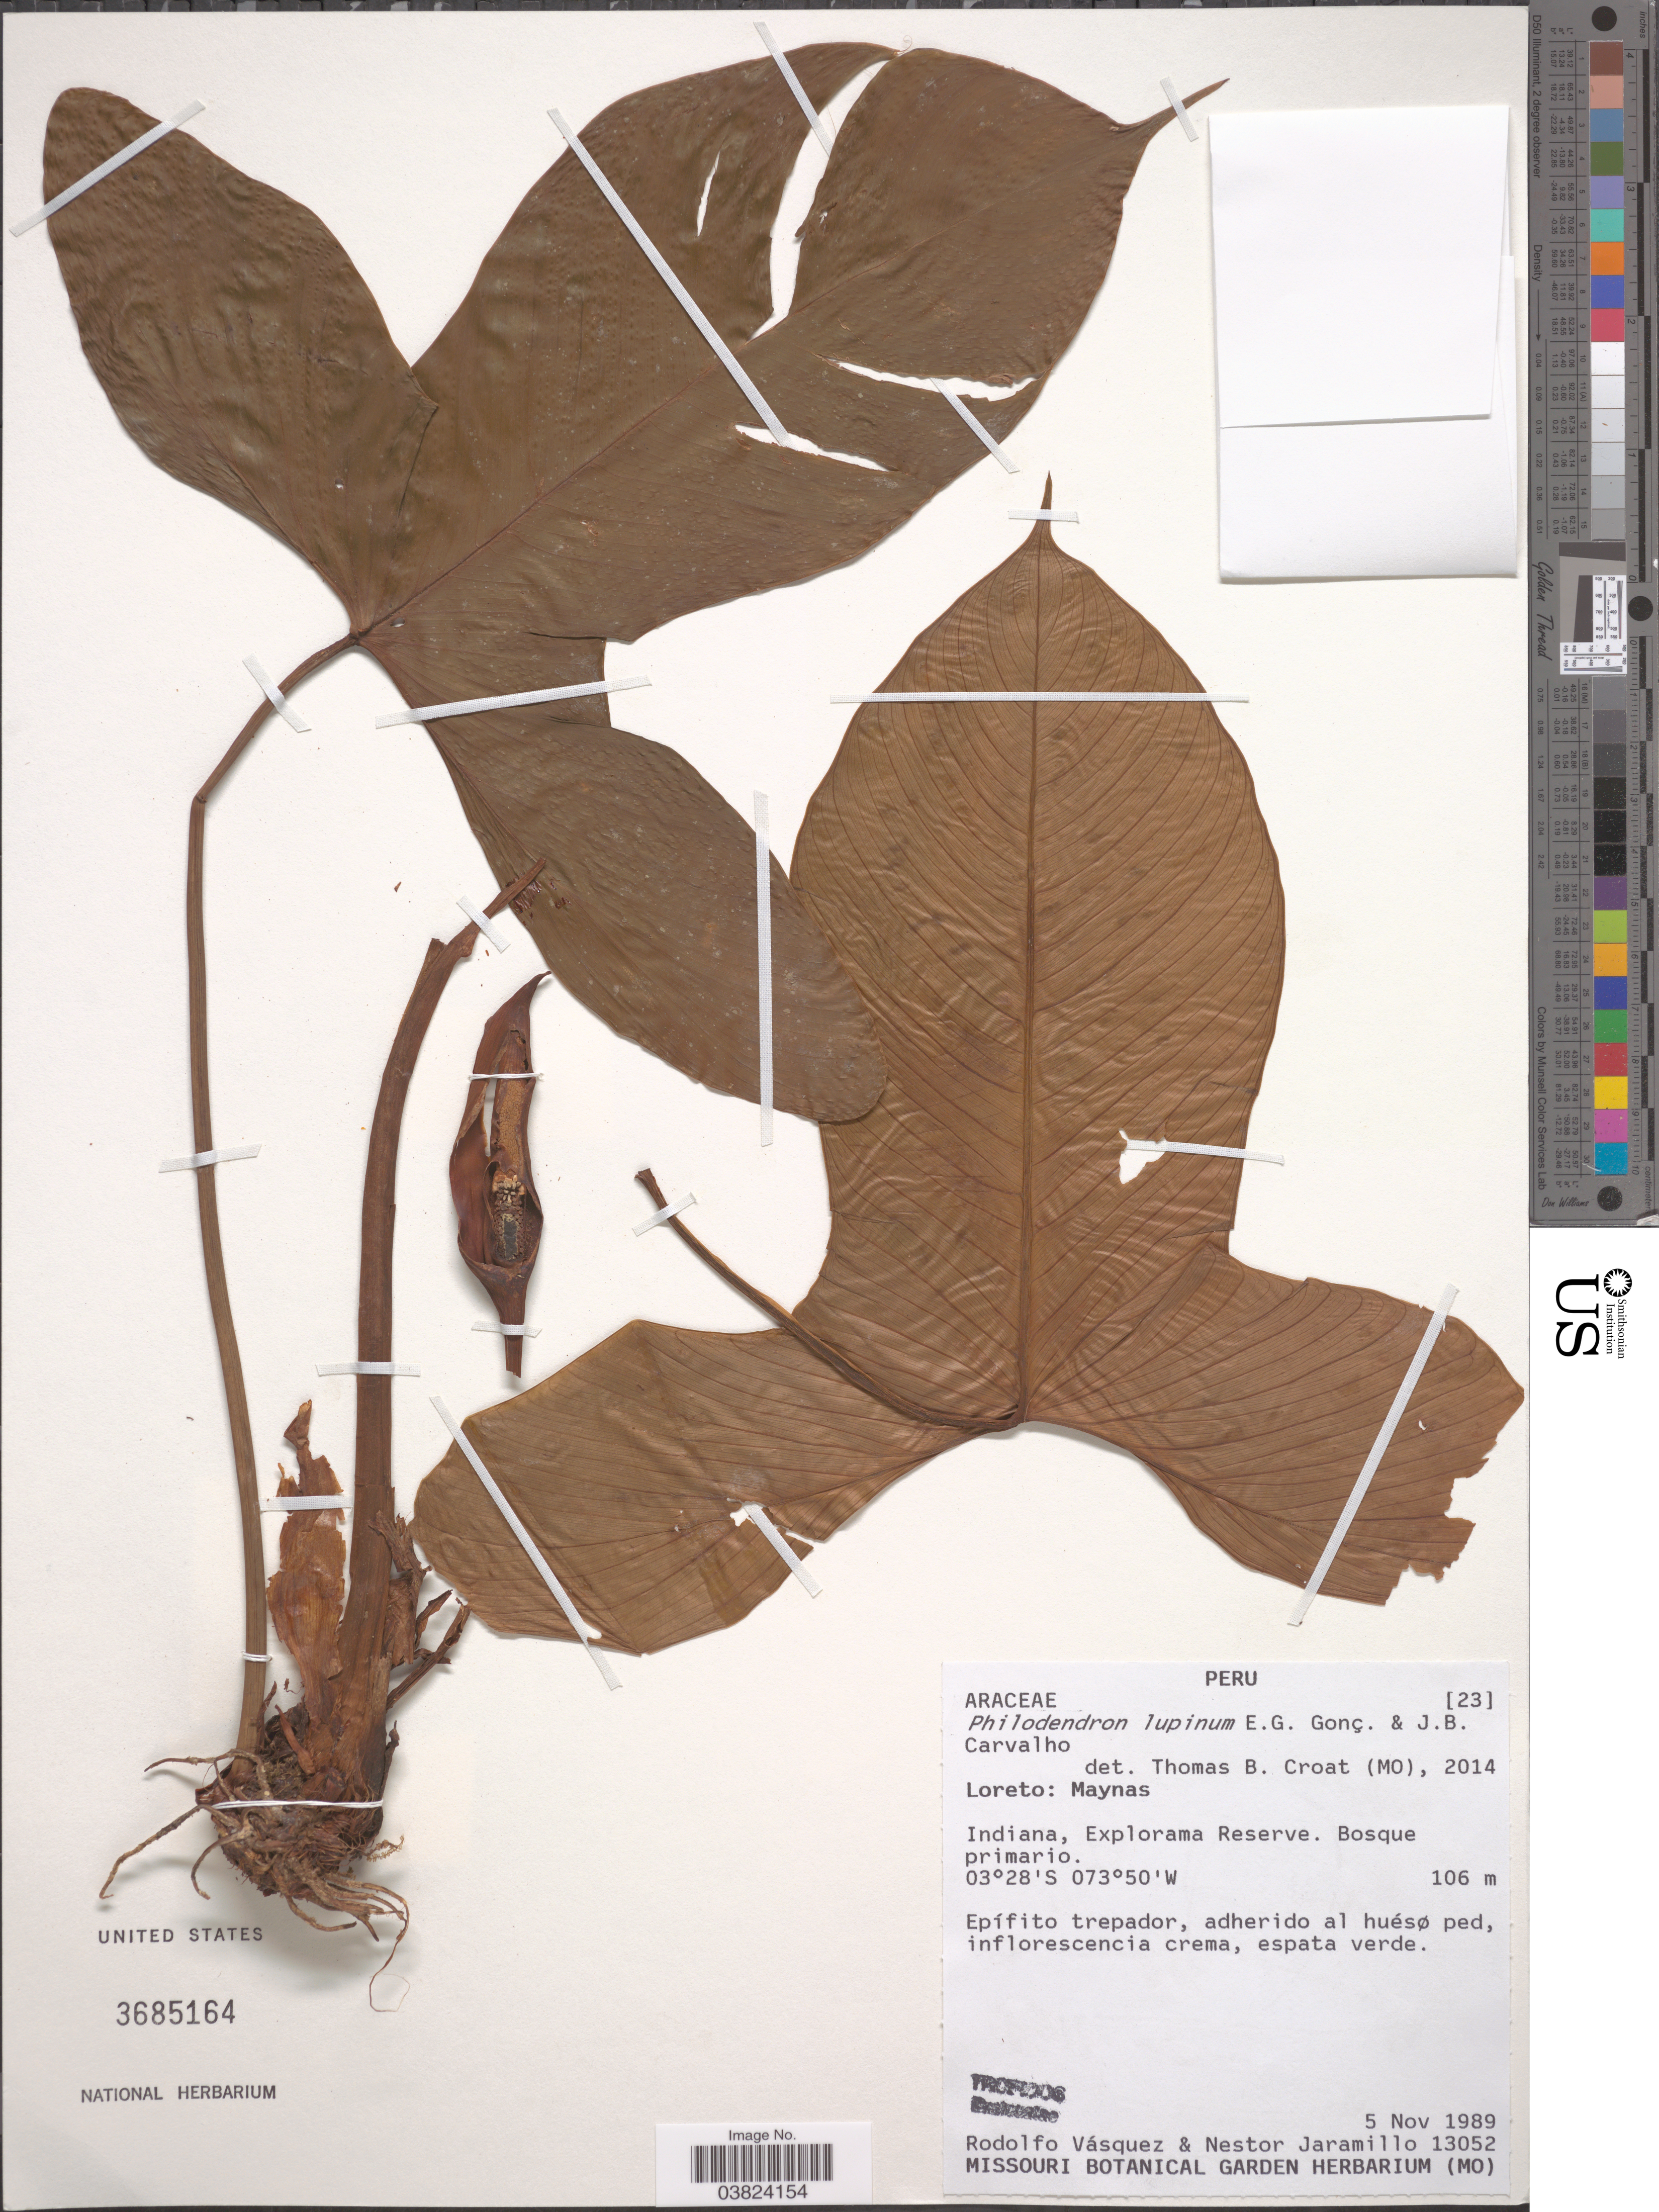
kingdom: Plantae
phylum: Tracheophyta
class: Liliopsida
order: Alismatales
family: Araceae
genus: Philodendron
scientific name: Philodendron lupinum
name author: E.G. Gonç. & J.B. Carvalho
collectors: R. Vásquez & N. Jaramillo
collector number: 13052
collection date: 1989-11-05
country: Peru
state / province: Loreto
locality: Maynas. Indiana, Explorama Reserve. Bosque primario.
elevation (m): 106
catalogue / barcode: US 3685164